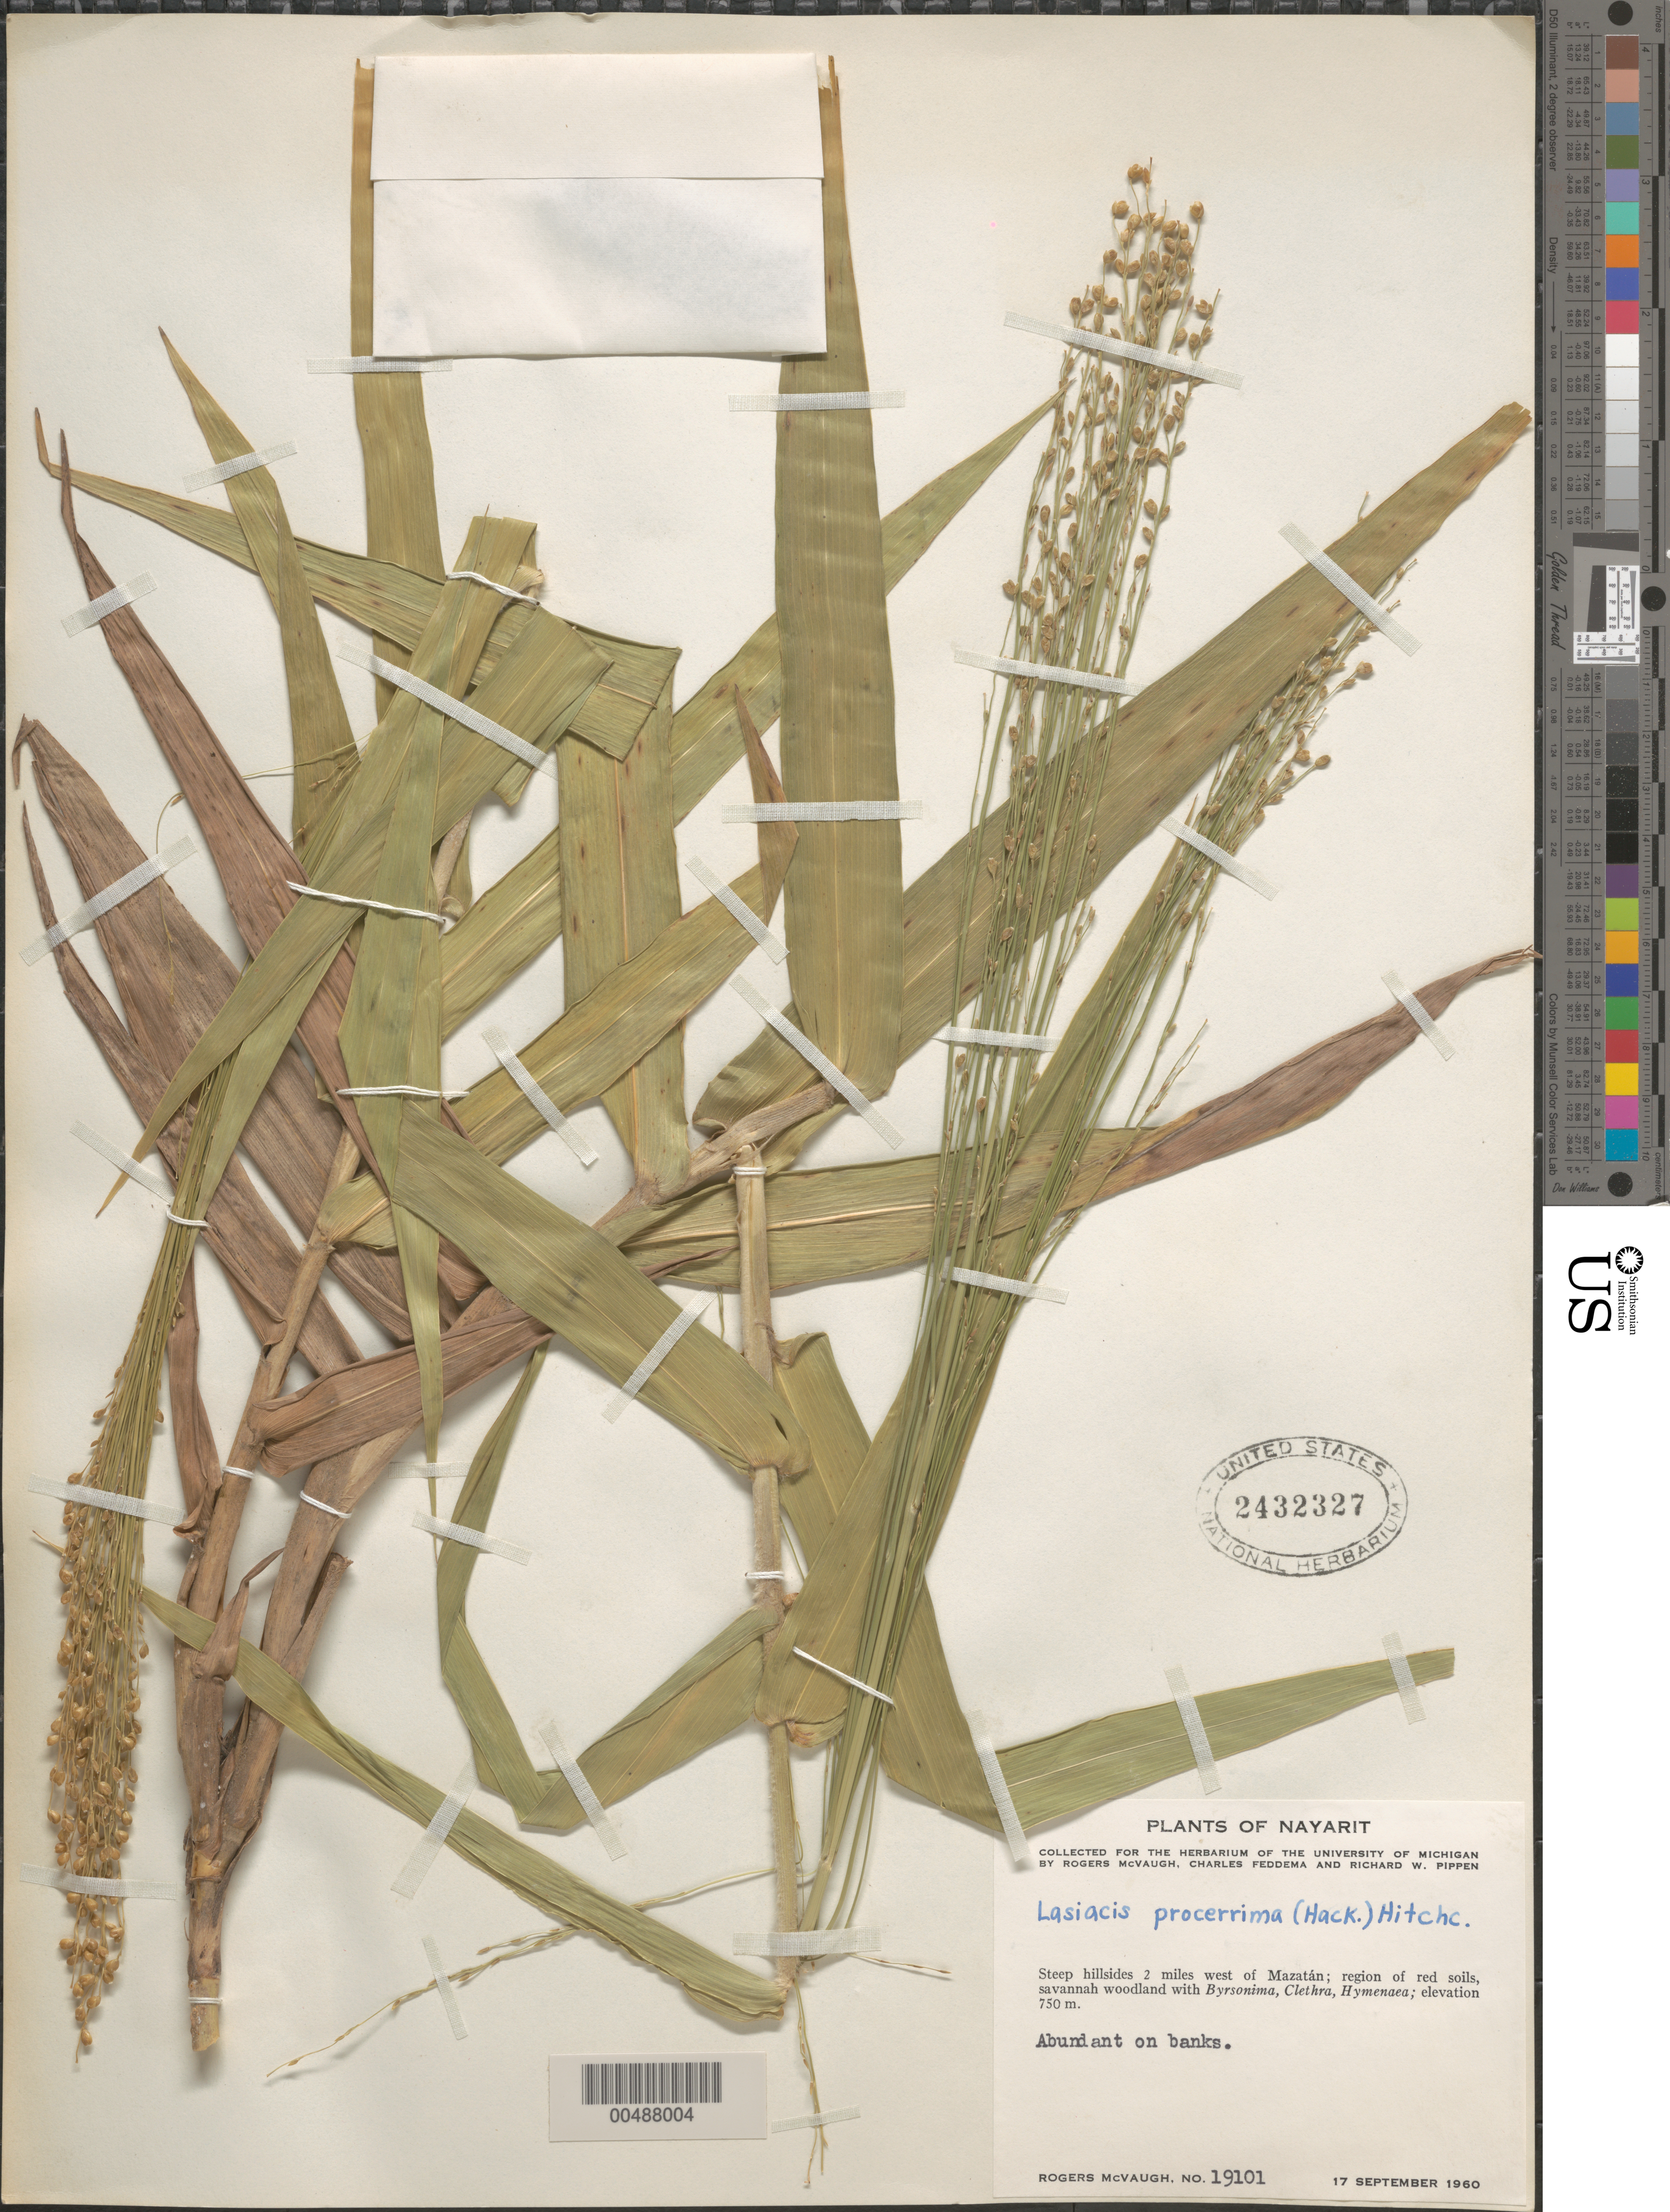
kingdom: Plantae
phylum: Tracheophyta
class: Liliopsida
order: Poales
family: Poaceae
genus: Lasiacis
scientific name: Lasiacis procerrima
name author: (Hack.) Hitchc.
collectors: R. McVaugh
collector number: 19101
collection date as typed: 17 Sep 1960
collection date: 1960-09-17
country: Mexico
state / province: Nayarit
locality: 2 mi W of Mazatlán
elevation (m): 750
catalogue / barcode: US 2432327